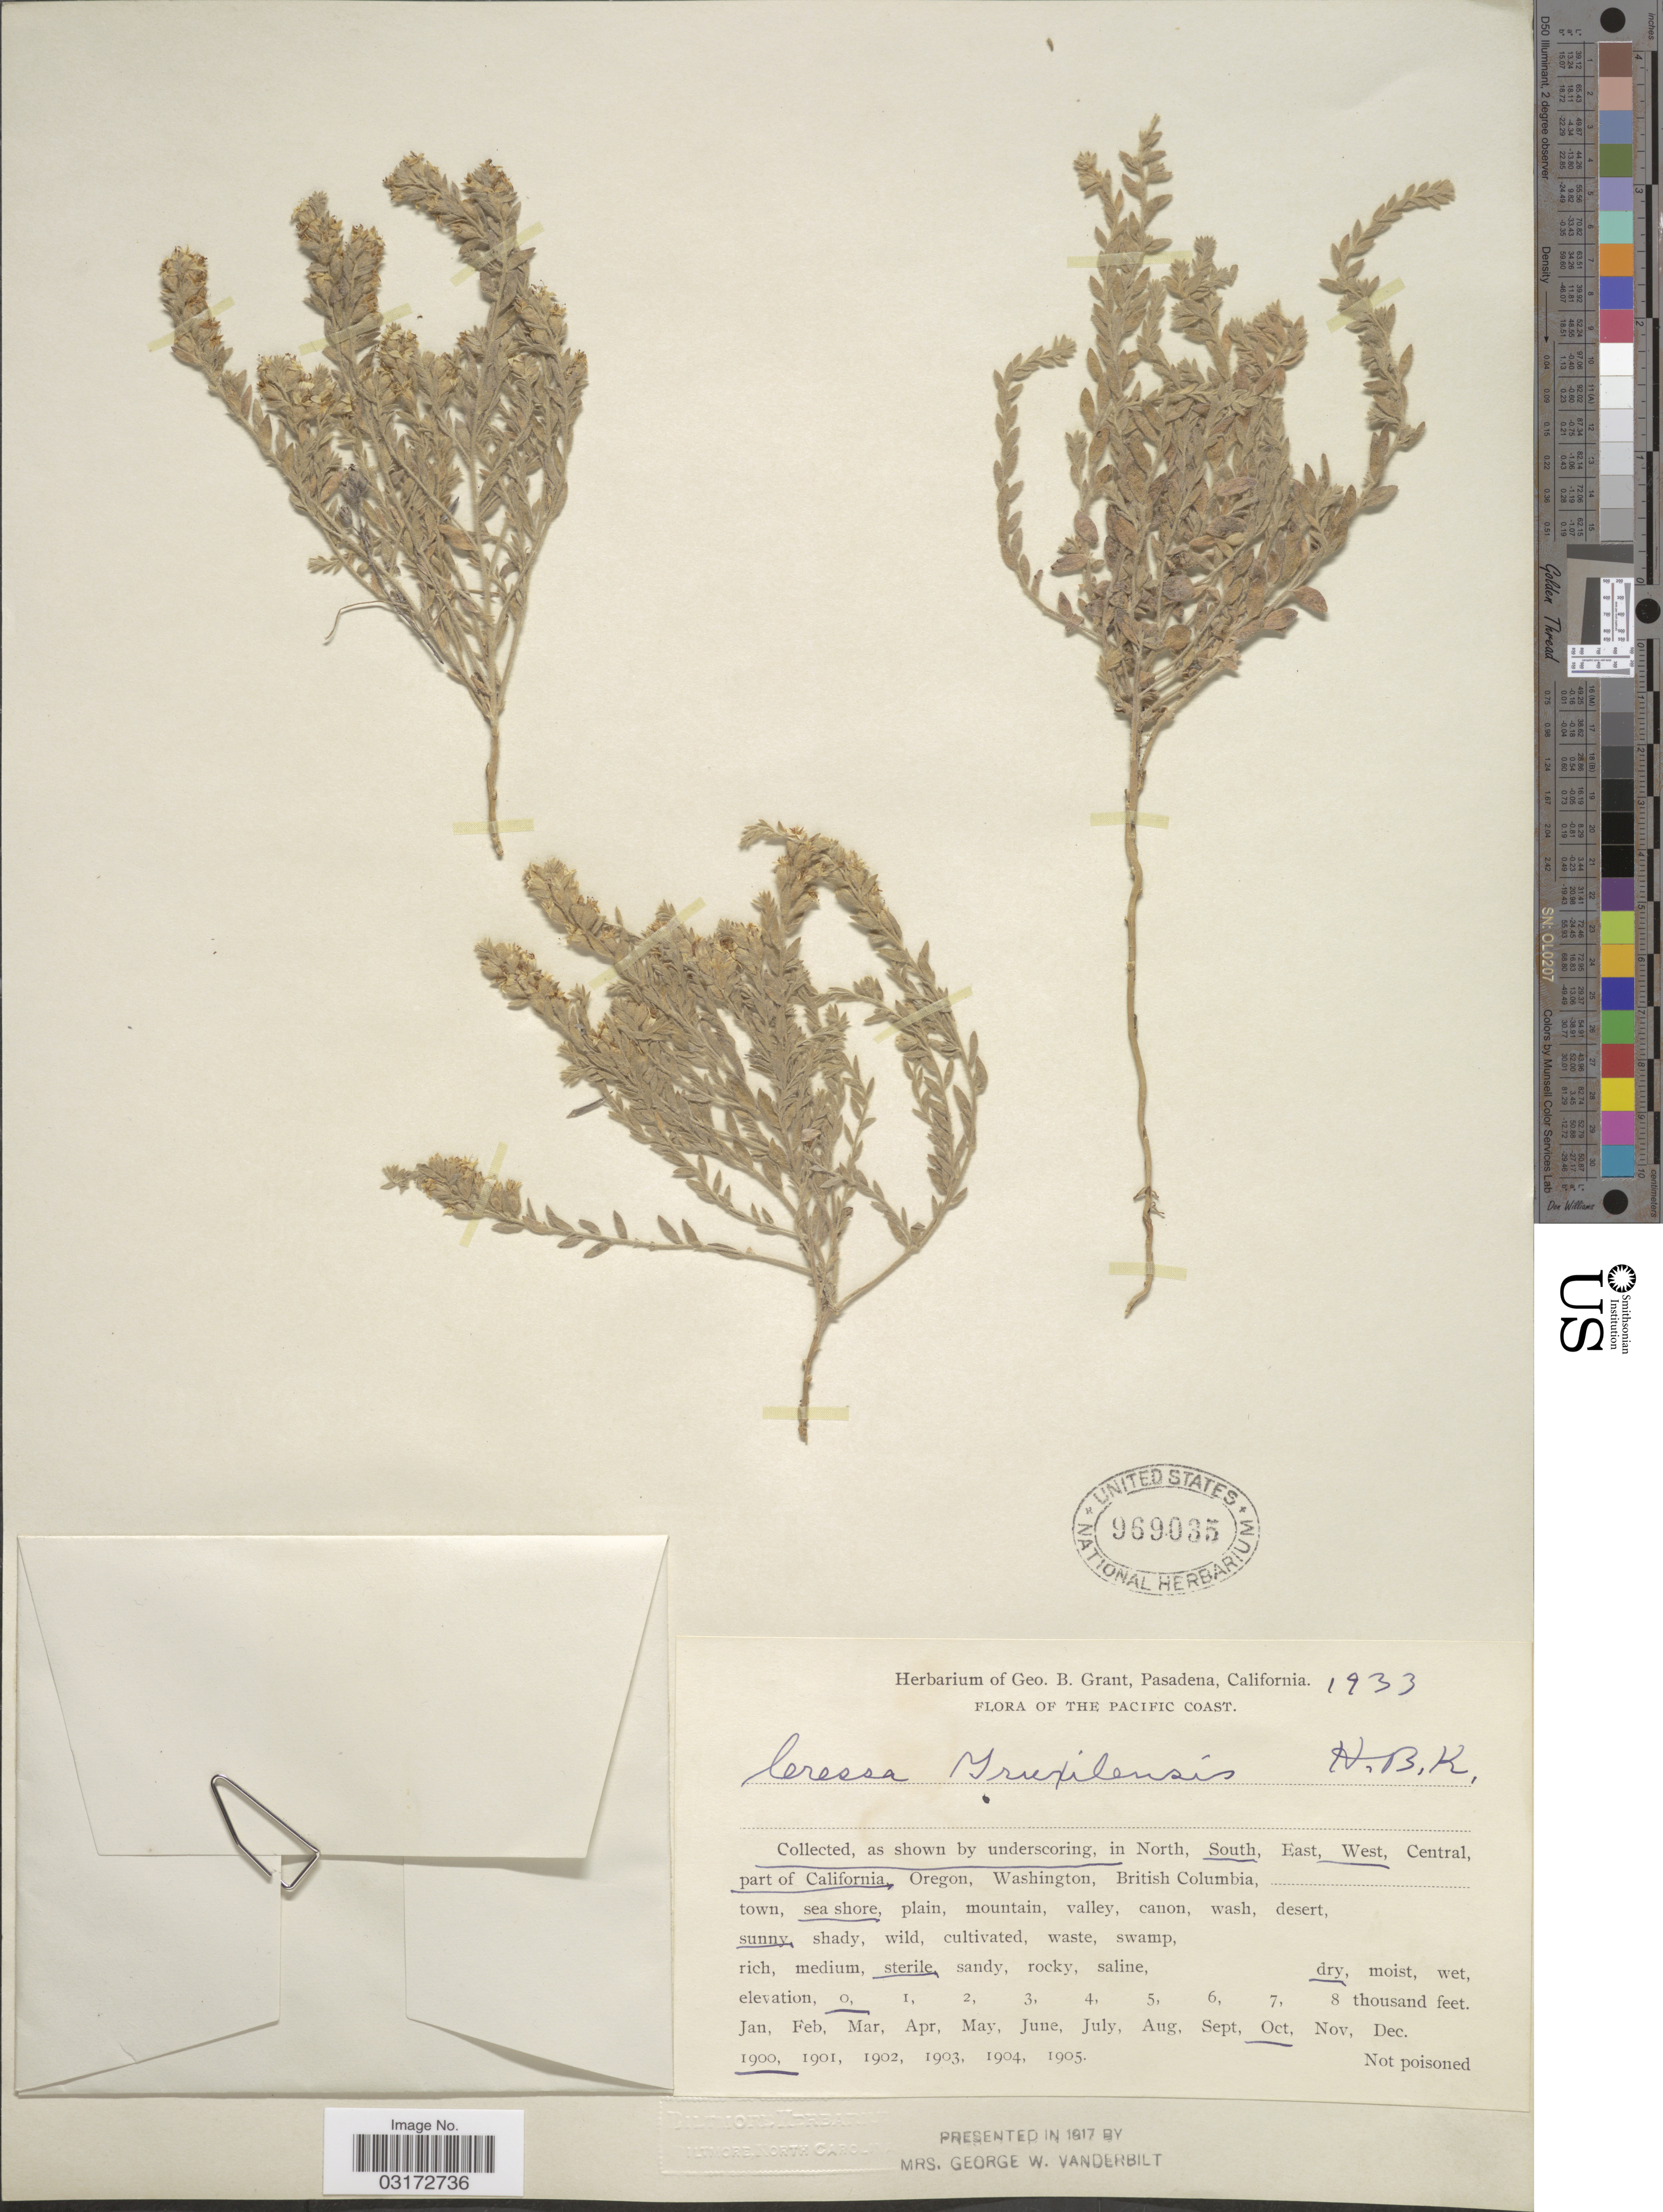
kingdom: Plantae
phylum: Tracheophyta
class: Magnoliopsida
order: Solanales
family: Convolvulaceae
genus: Cressa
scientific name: Cressa truxillensis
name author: Kunth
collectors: ex herb. Geo. B. Grant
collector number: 1933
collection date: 1900-10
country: United States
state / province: California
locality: Pacific Coast. South, West, part of California.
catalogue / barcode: US 969035